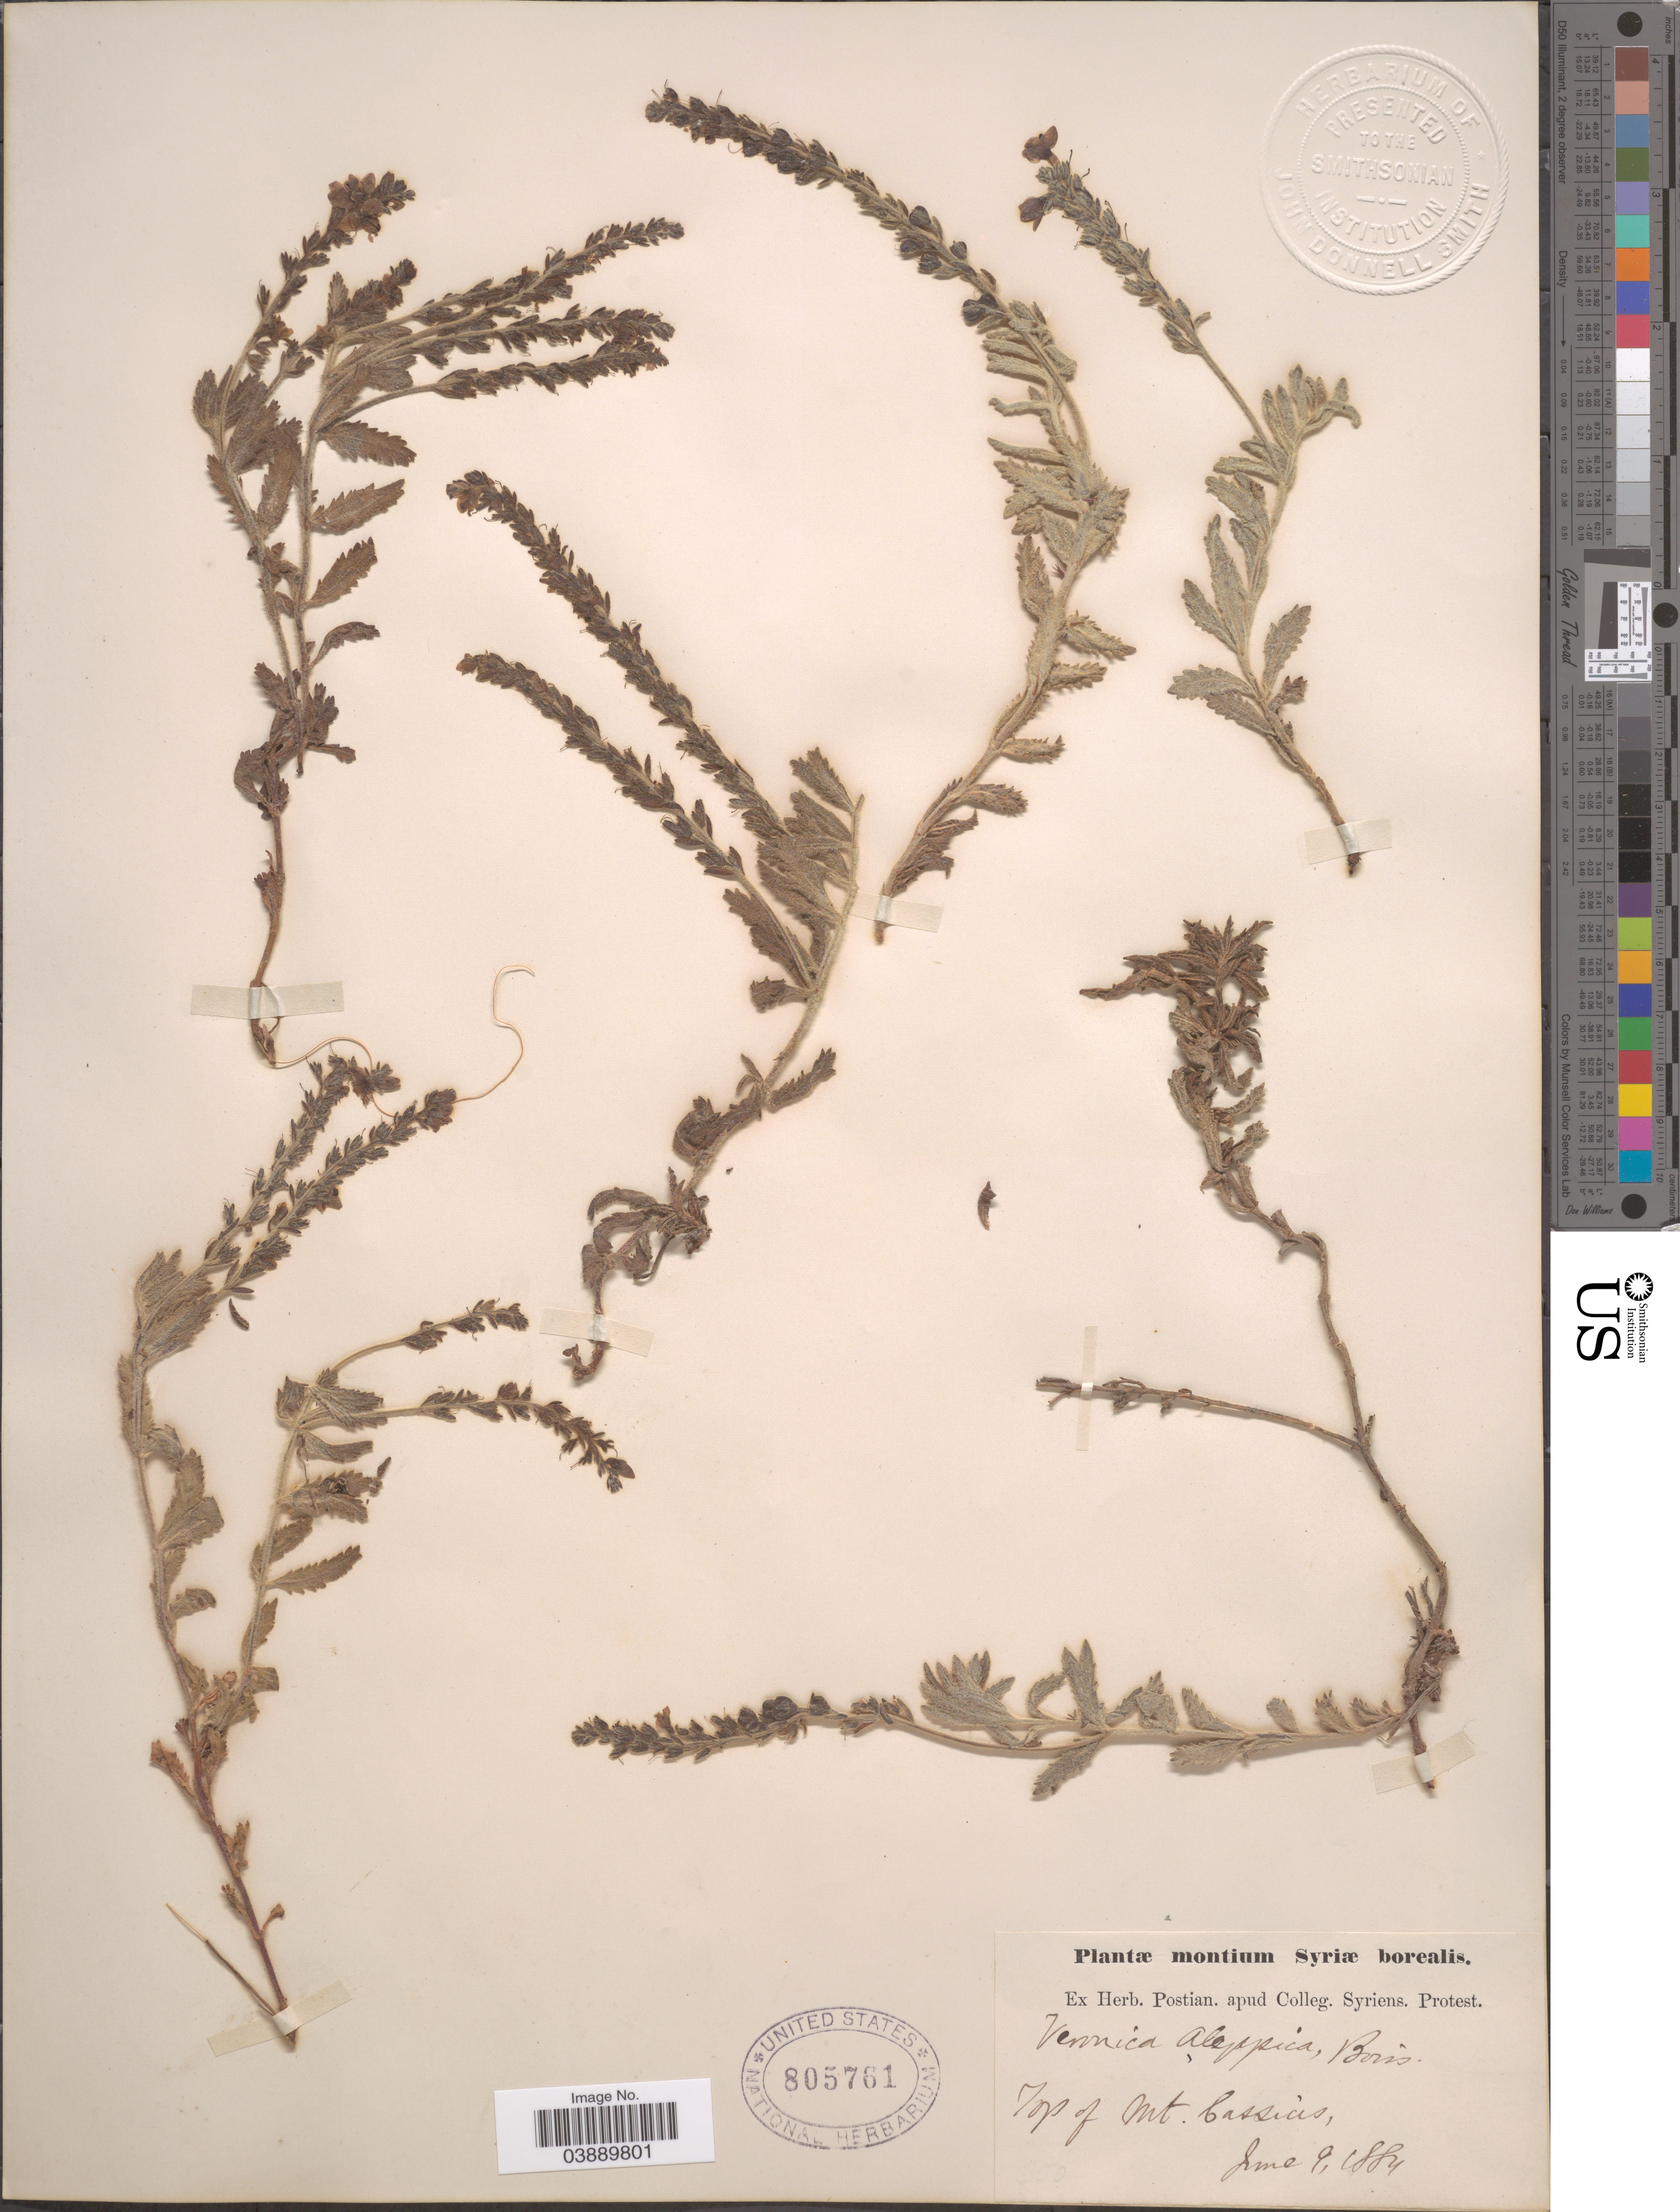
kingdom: Plantae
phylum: Tracheophyta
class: Magnoliopsida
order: Lamiales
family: Plantaginaceae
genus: Veronica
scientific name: Veronica aleppica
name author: Boiss.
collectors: ex herb. Postian. apud Colleg. Syriens. Protest. USE "Fannie P. A. Shepard" (10308853) AS PRIMARY COLLECTOR INSTEAD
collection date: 1884-06-09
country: Syria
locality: Syriæ borealis. Top of Mt. Cassias.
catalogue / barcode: US 805761